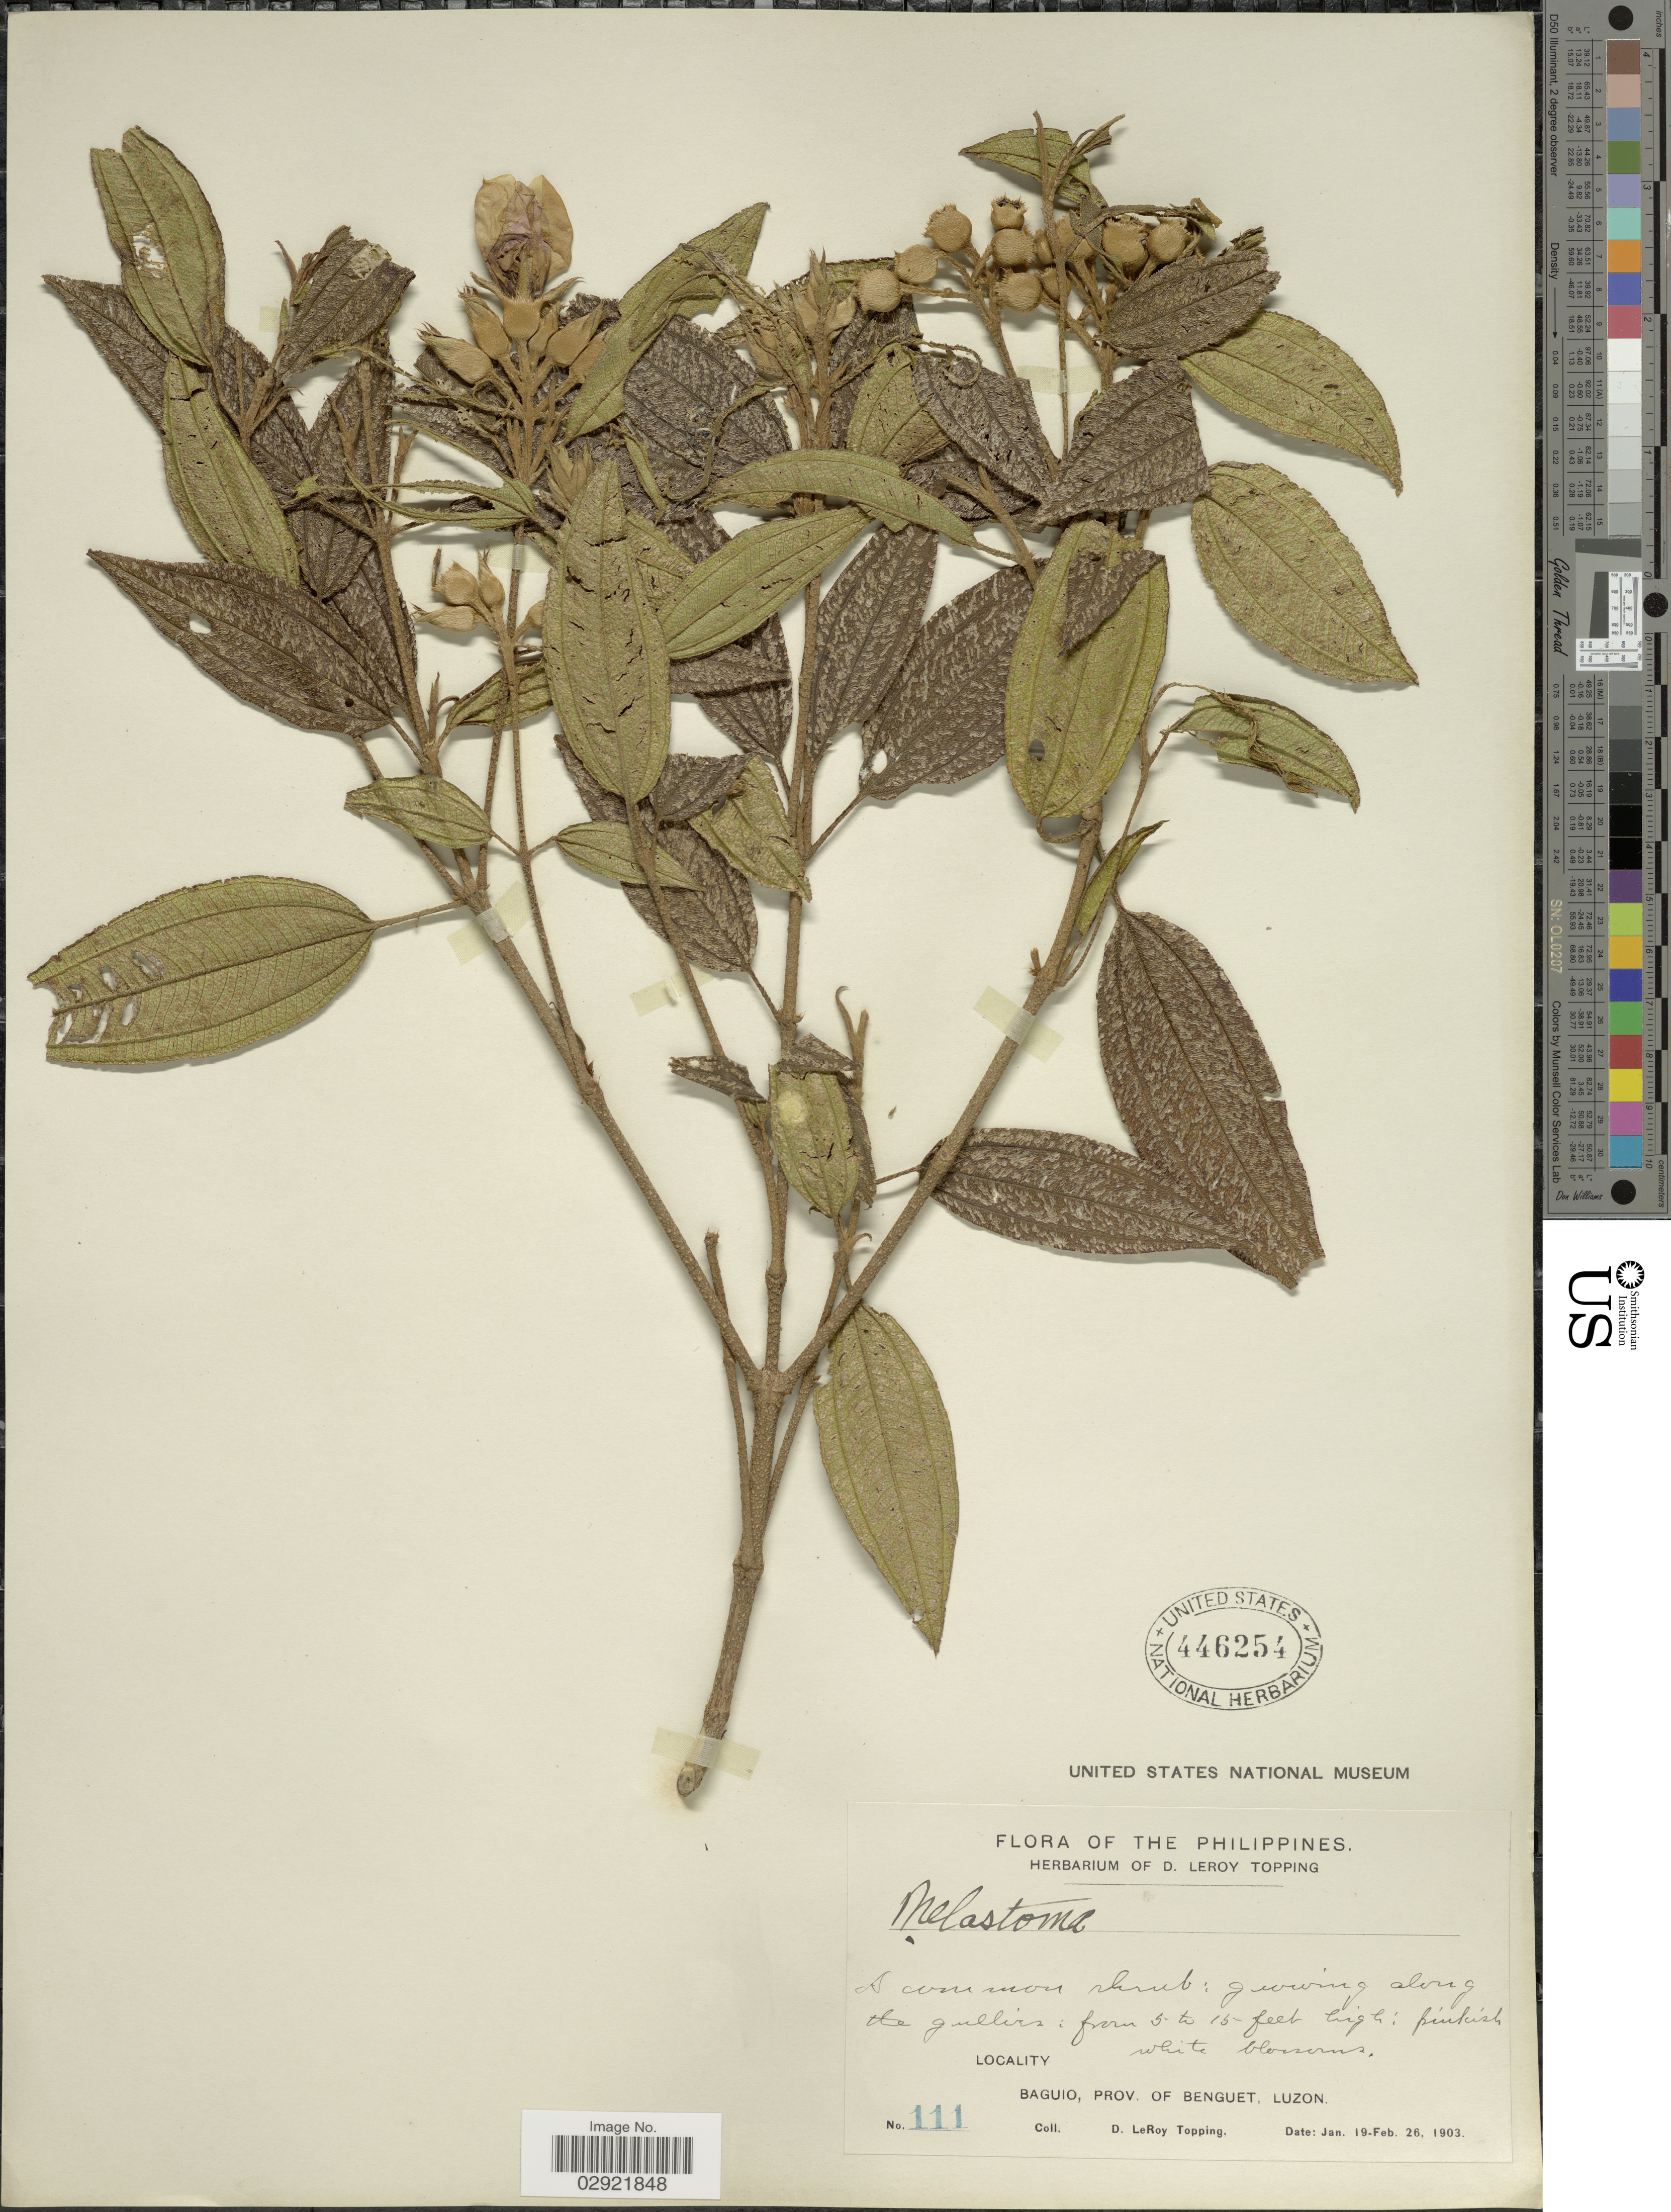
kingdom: Plantae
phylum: Tracheophyta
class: Magnoliopsida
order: Myrtales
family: Melastomataceae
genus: Melastoma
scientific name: Melastoma malabathricum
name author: L.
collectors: D. L. Topping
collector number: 111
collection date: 1903-01-19/1903-02-26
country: Philippines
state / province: Cordillera (Administrative Region)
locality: Baguio, Prov. of Benguet, Luzon.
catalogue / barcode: US 446254